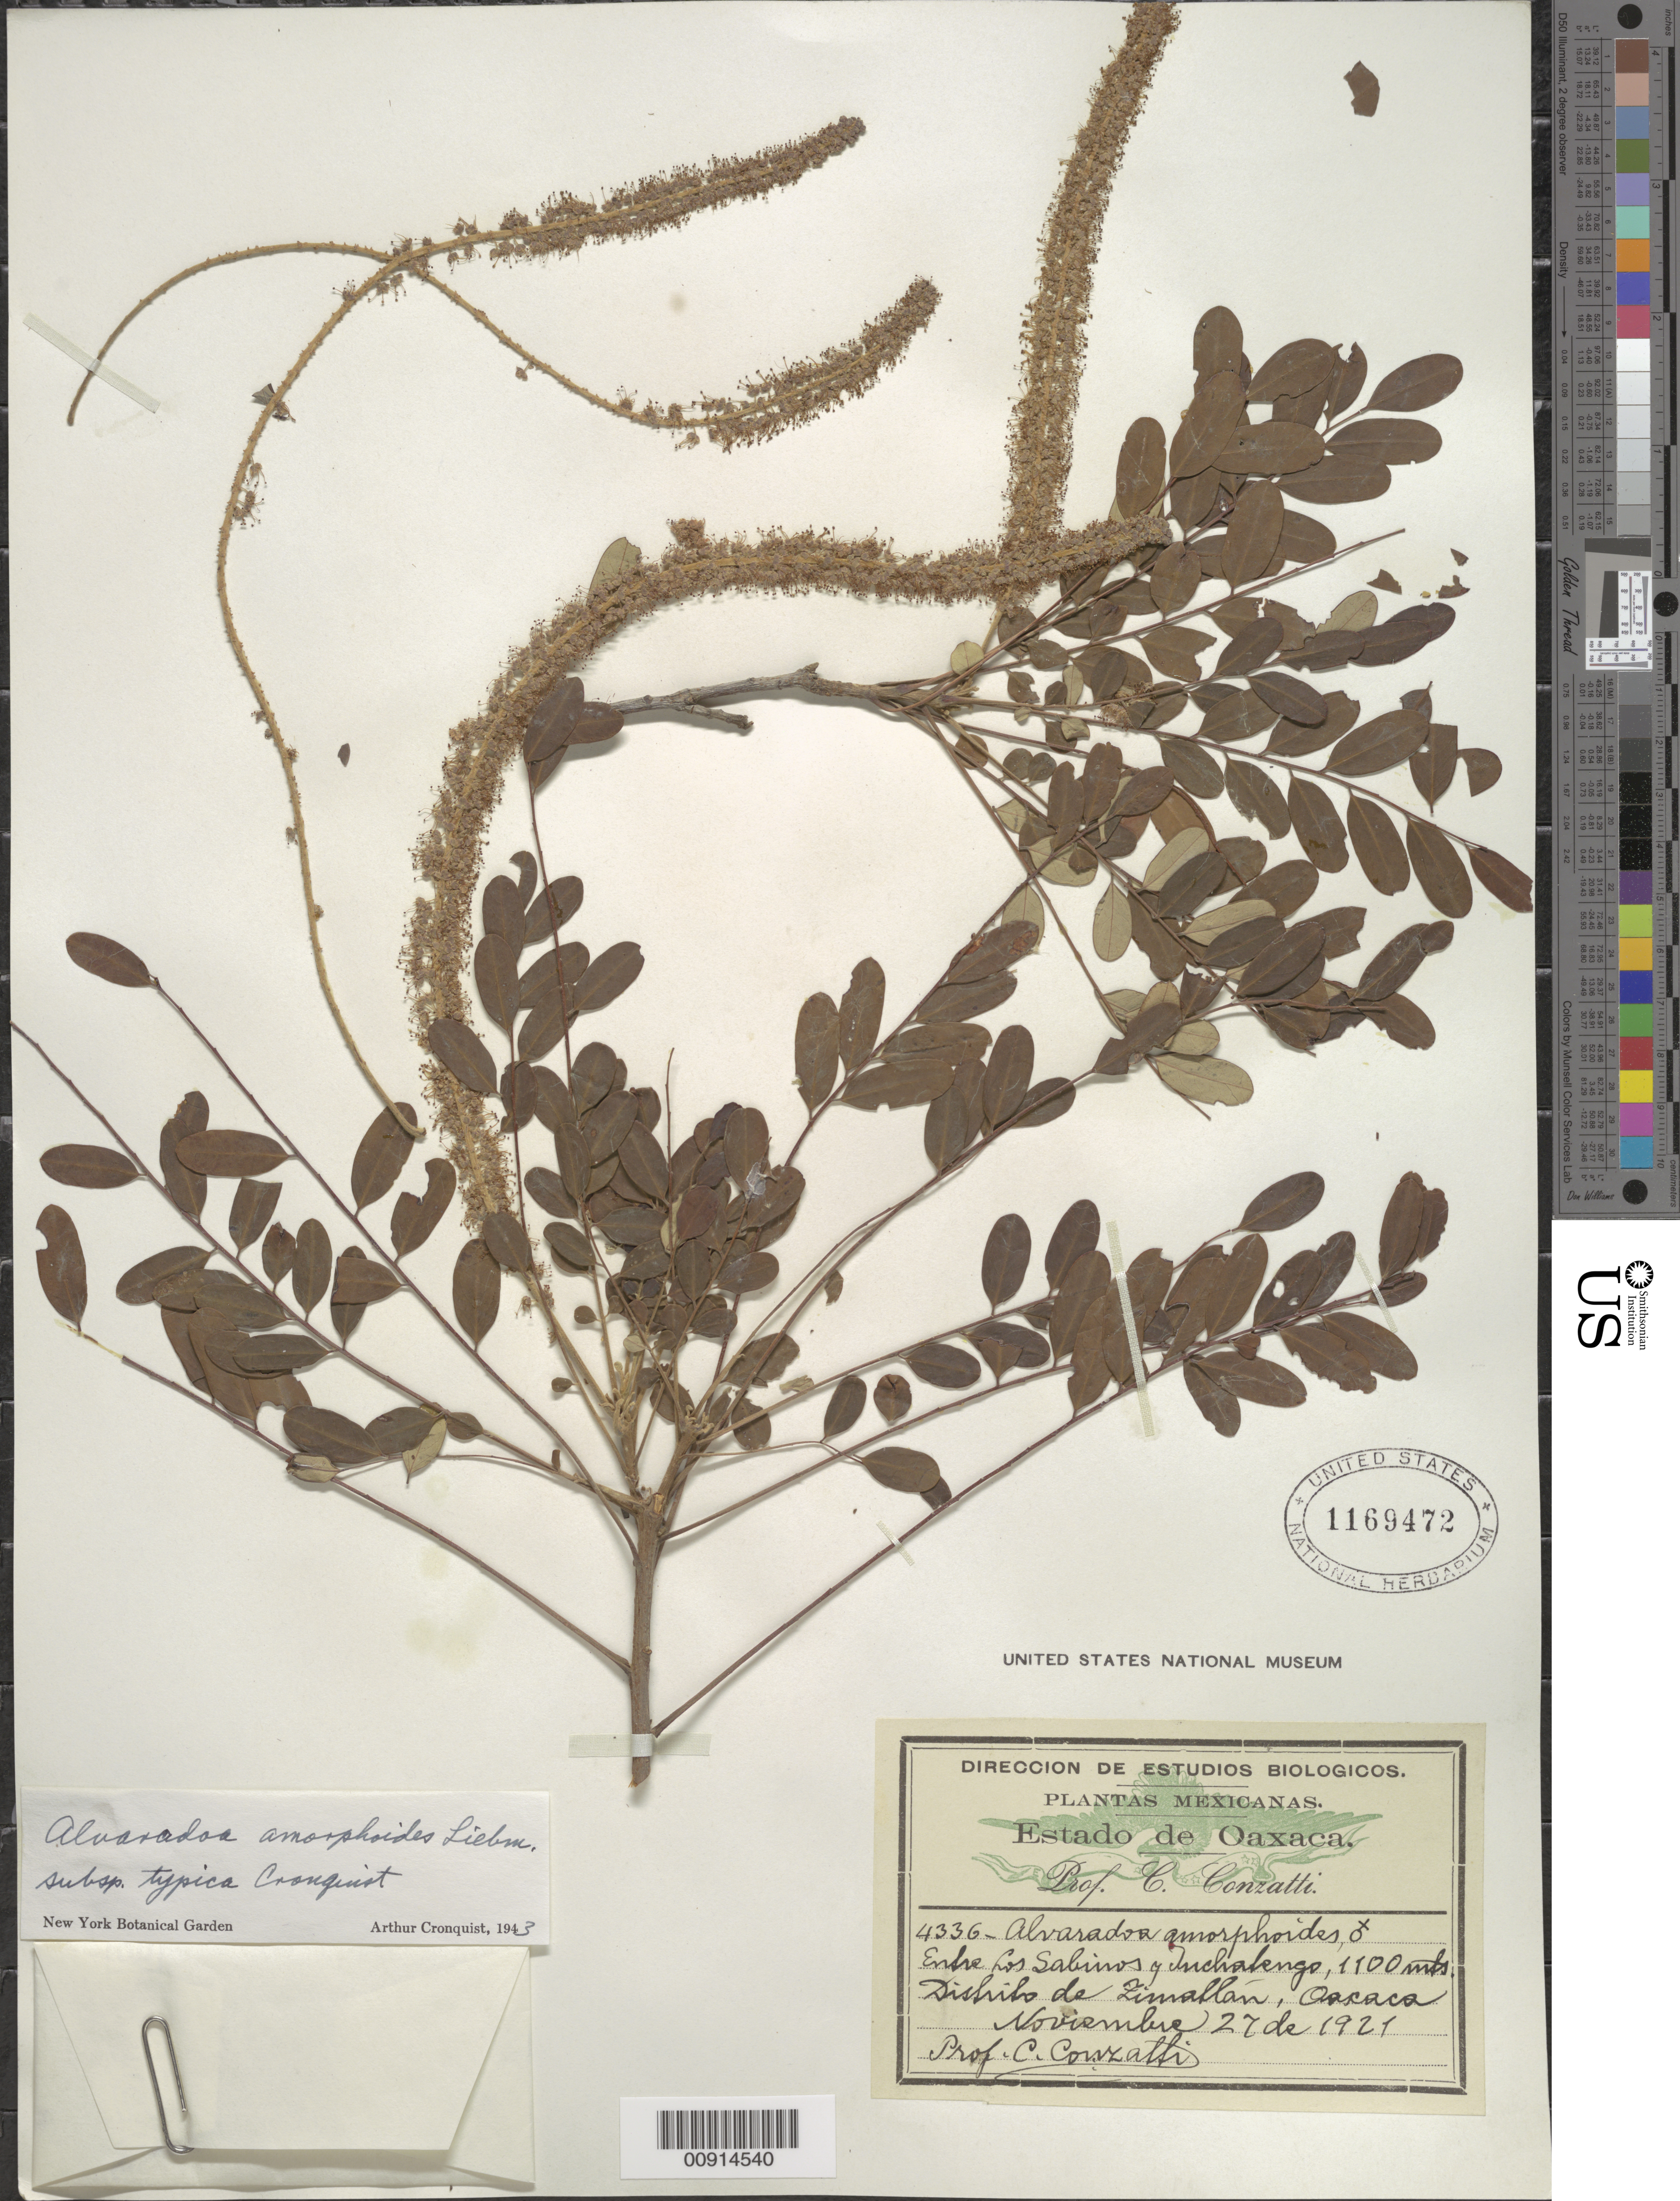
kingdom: Plantae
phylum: Tracheophyta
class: Magnoliopsida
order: Picramniales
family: Picramniaceae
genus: Alvaradoa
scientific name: Alvaradoa amorphoides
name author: Liebm.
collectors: C. Conzatti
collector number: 4336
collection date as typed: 27 Nov 1921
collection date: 1921-11-27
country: Mexico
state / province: Oaxaca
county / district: Zimatlan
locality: Entre Los Sabinos y Juchatengo, Distrito de Zimatlan, Oaxaca.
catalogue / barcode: US 1169472